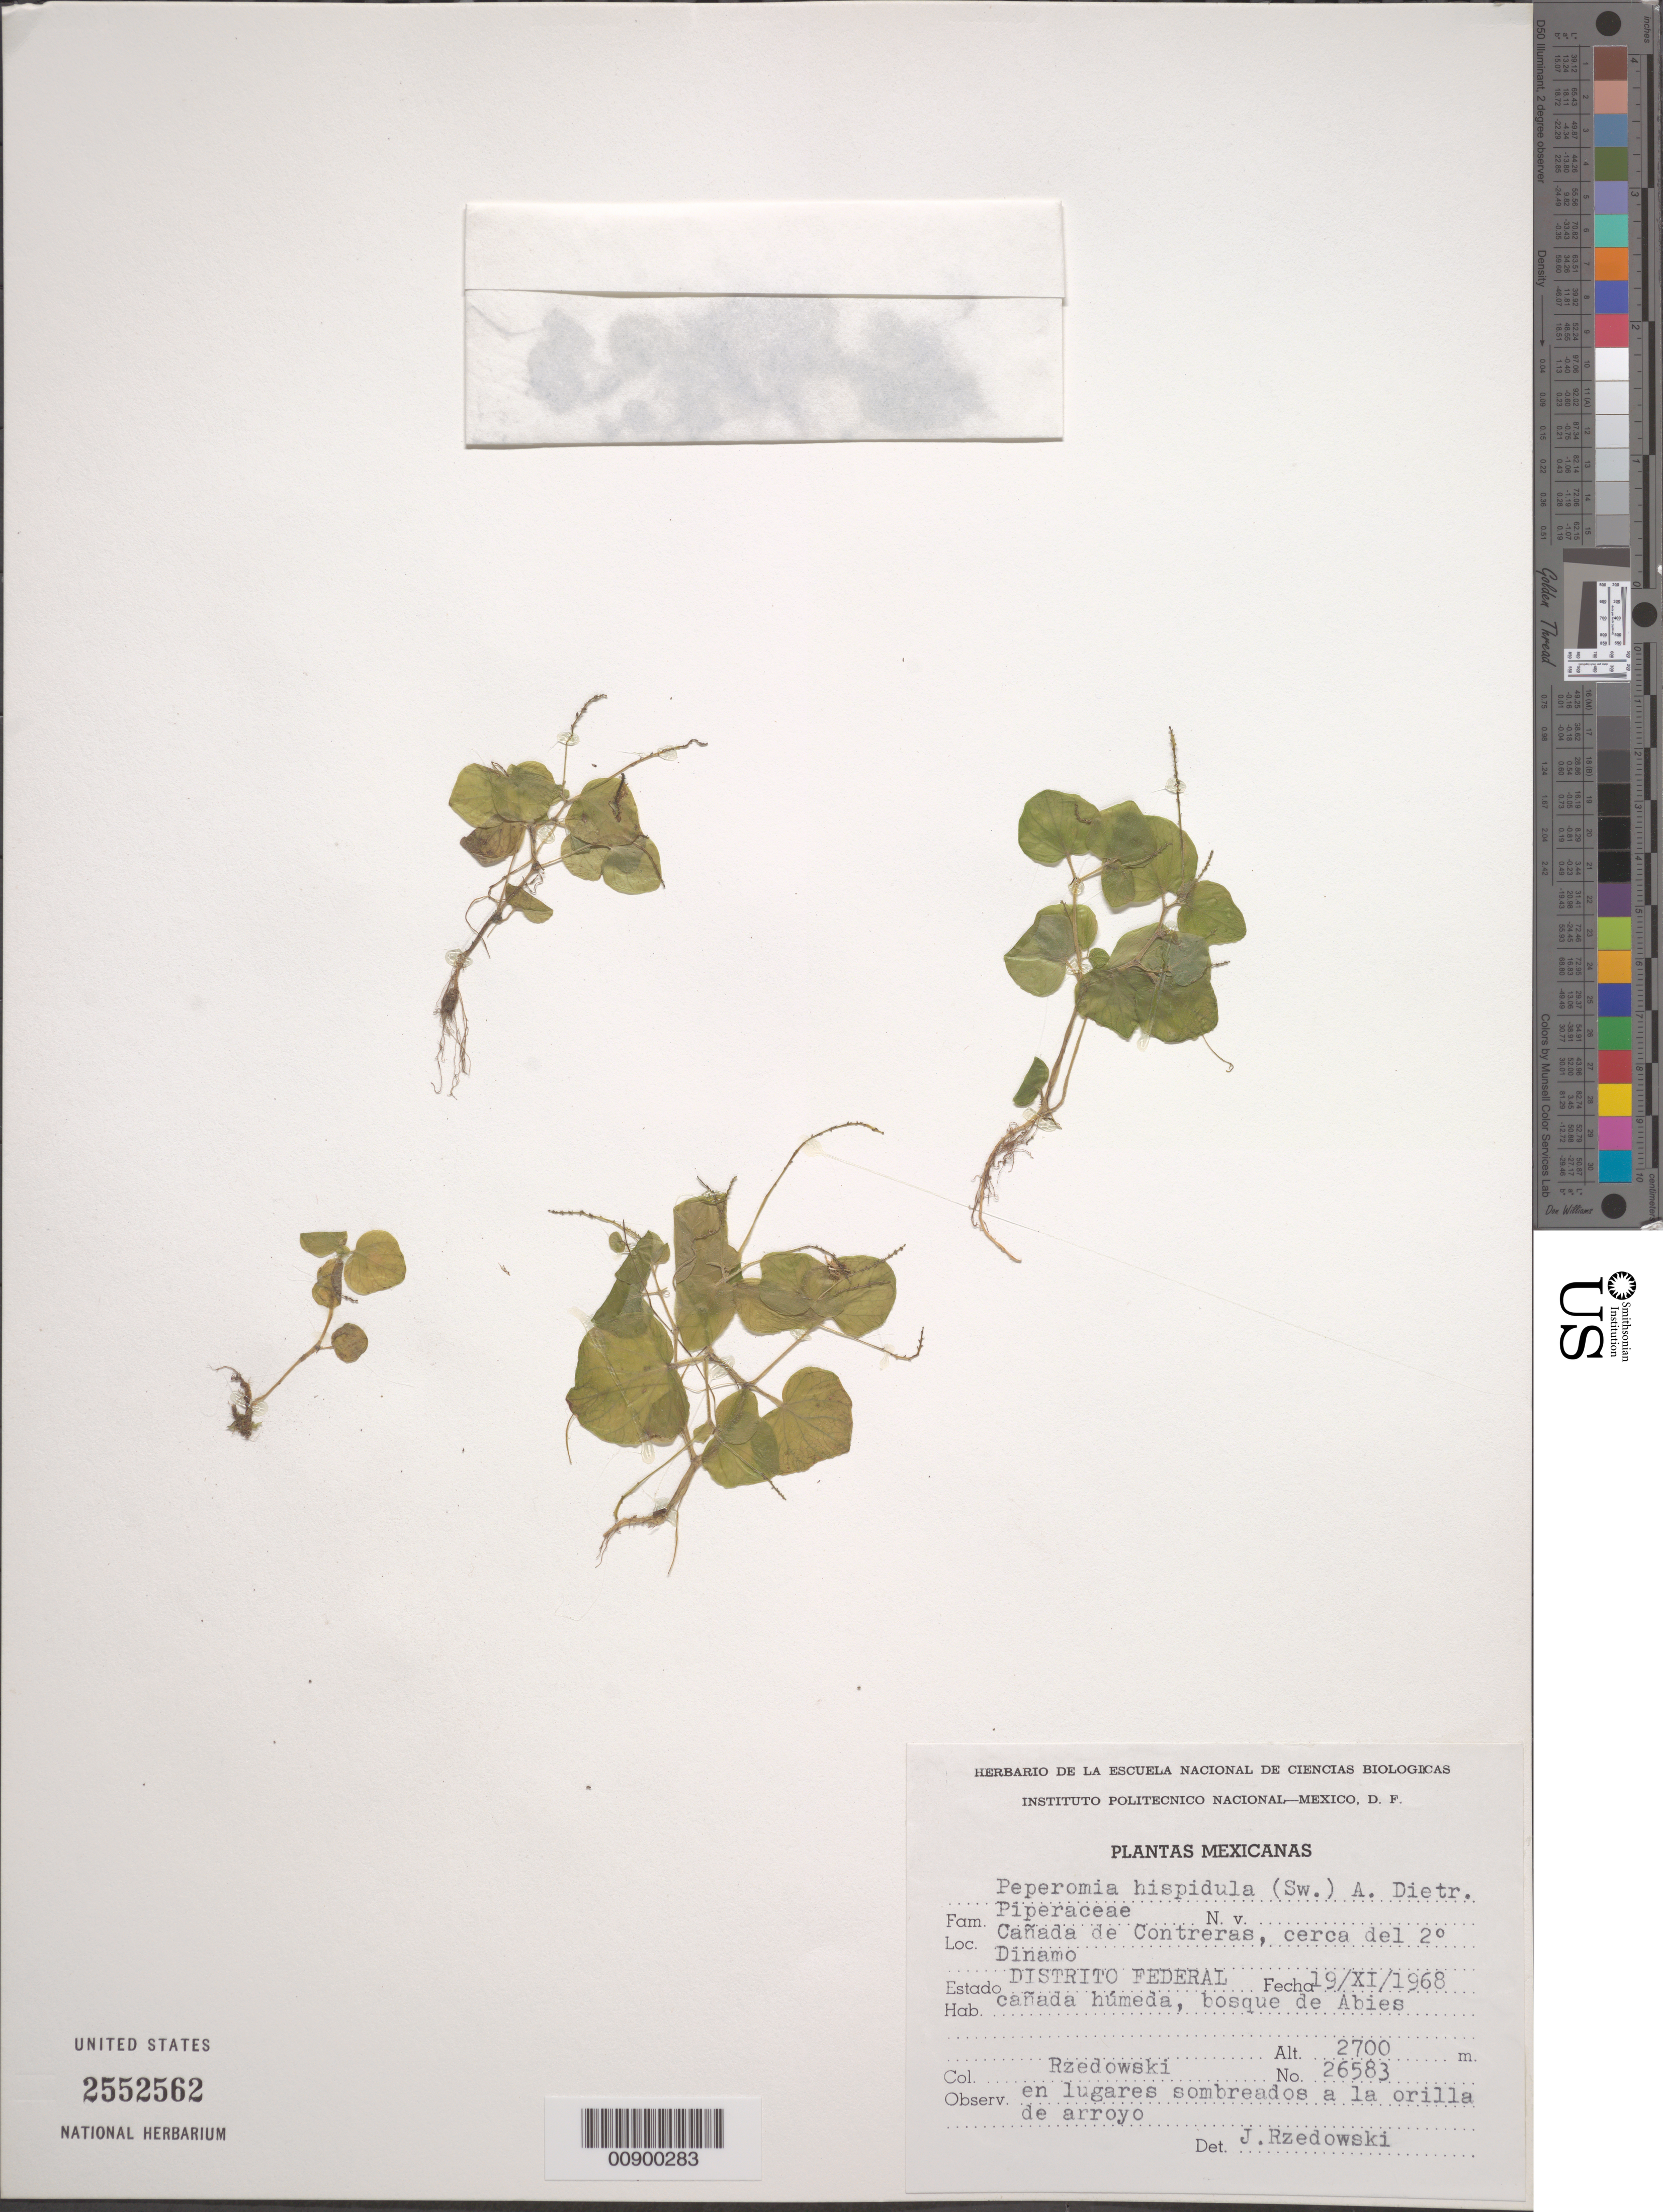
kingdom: Plantae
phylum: Tracheophyta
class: Magnoliopsida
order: Piperales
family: Piperaceae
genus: Peperomia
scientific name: Peperomia hispiduliformis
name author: Trel. in Moldenke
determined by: Jiménez, José Estaban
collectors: J. Rzedowski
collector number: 26583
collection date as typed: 19 Nov 1968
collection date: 1968-11-19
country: Mexico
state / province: Distrito Federal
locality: Cañada de Contreras, cerca del 2° Dinamo, Distrito Federal.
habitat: Cañada húmeda, bosque de Abies; en lugares sombreados a la orilla de arroyo.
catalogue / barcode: US 2552562